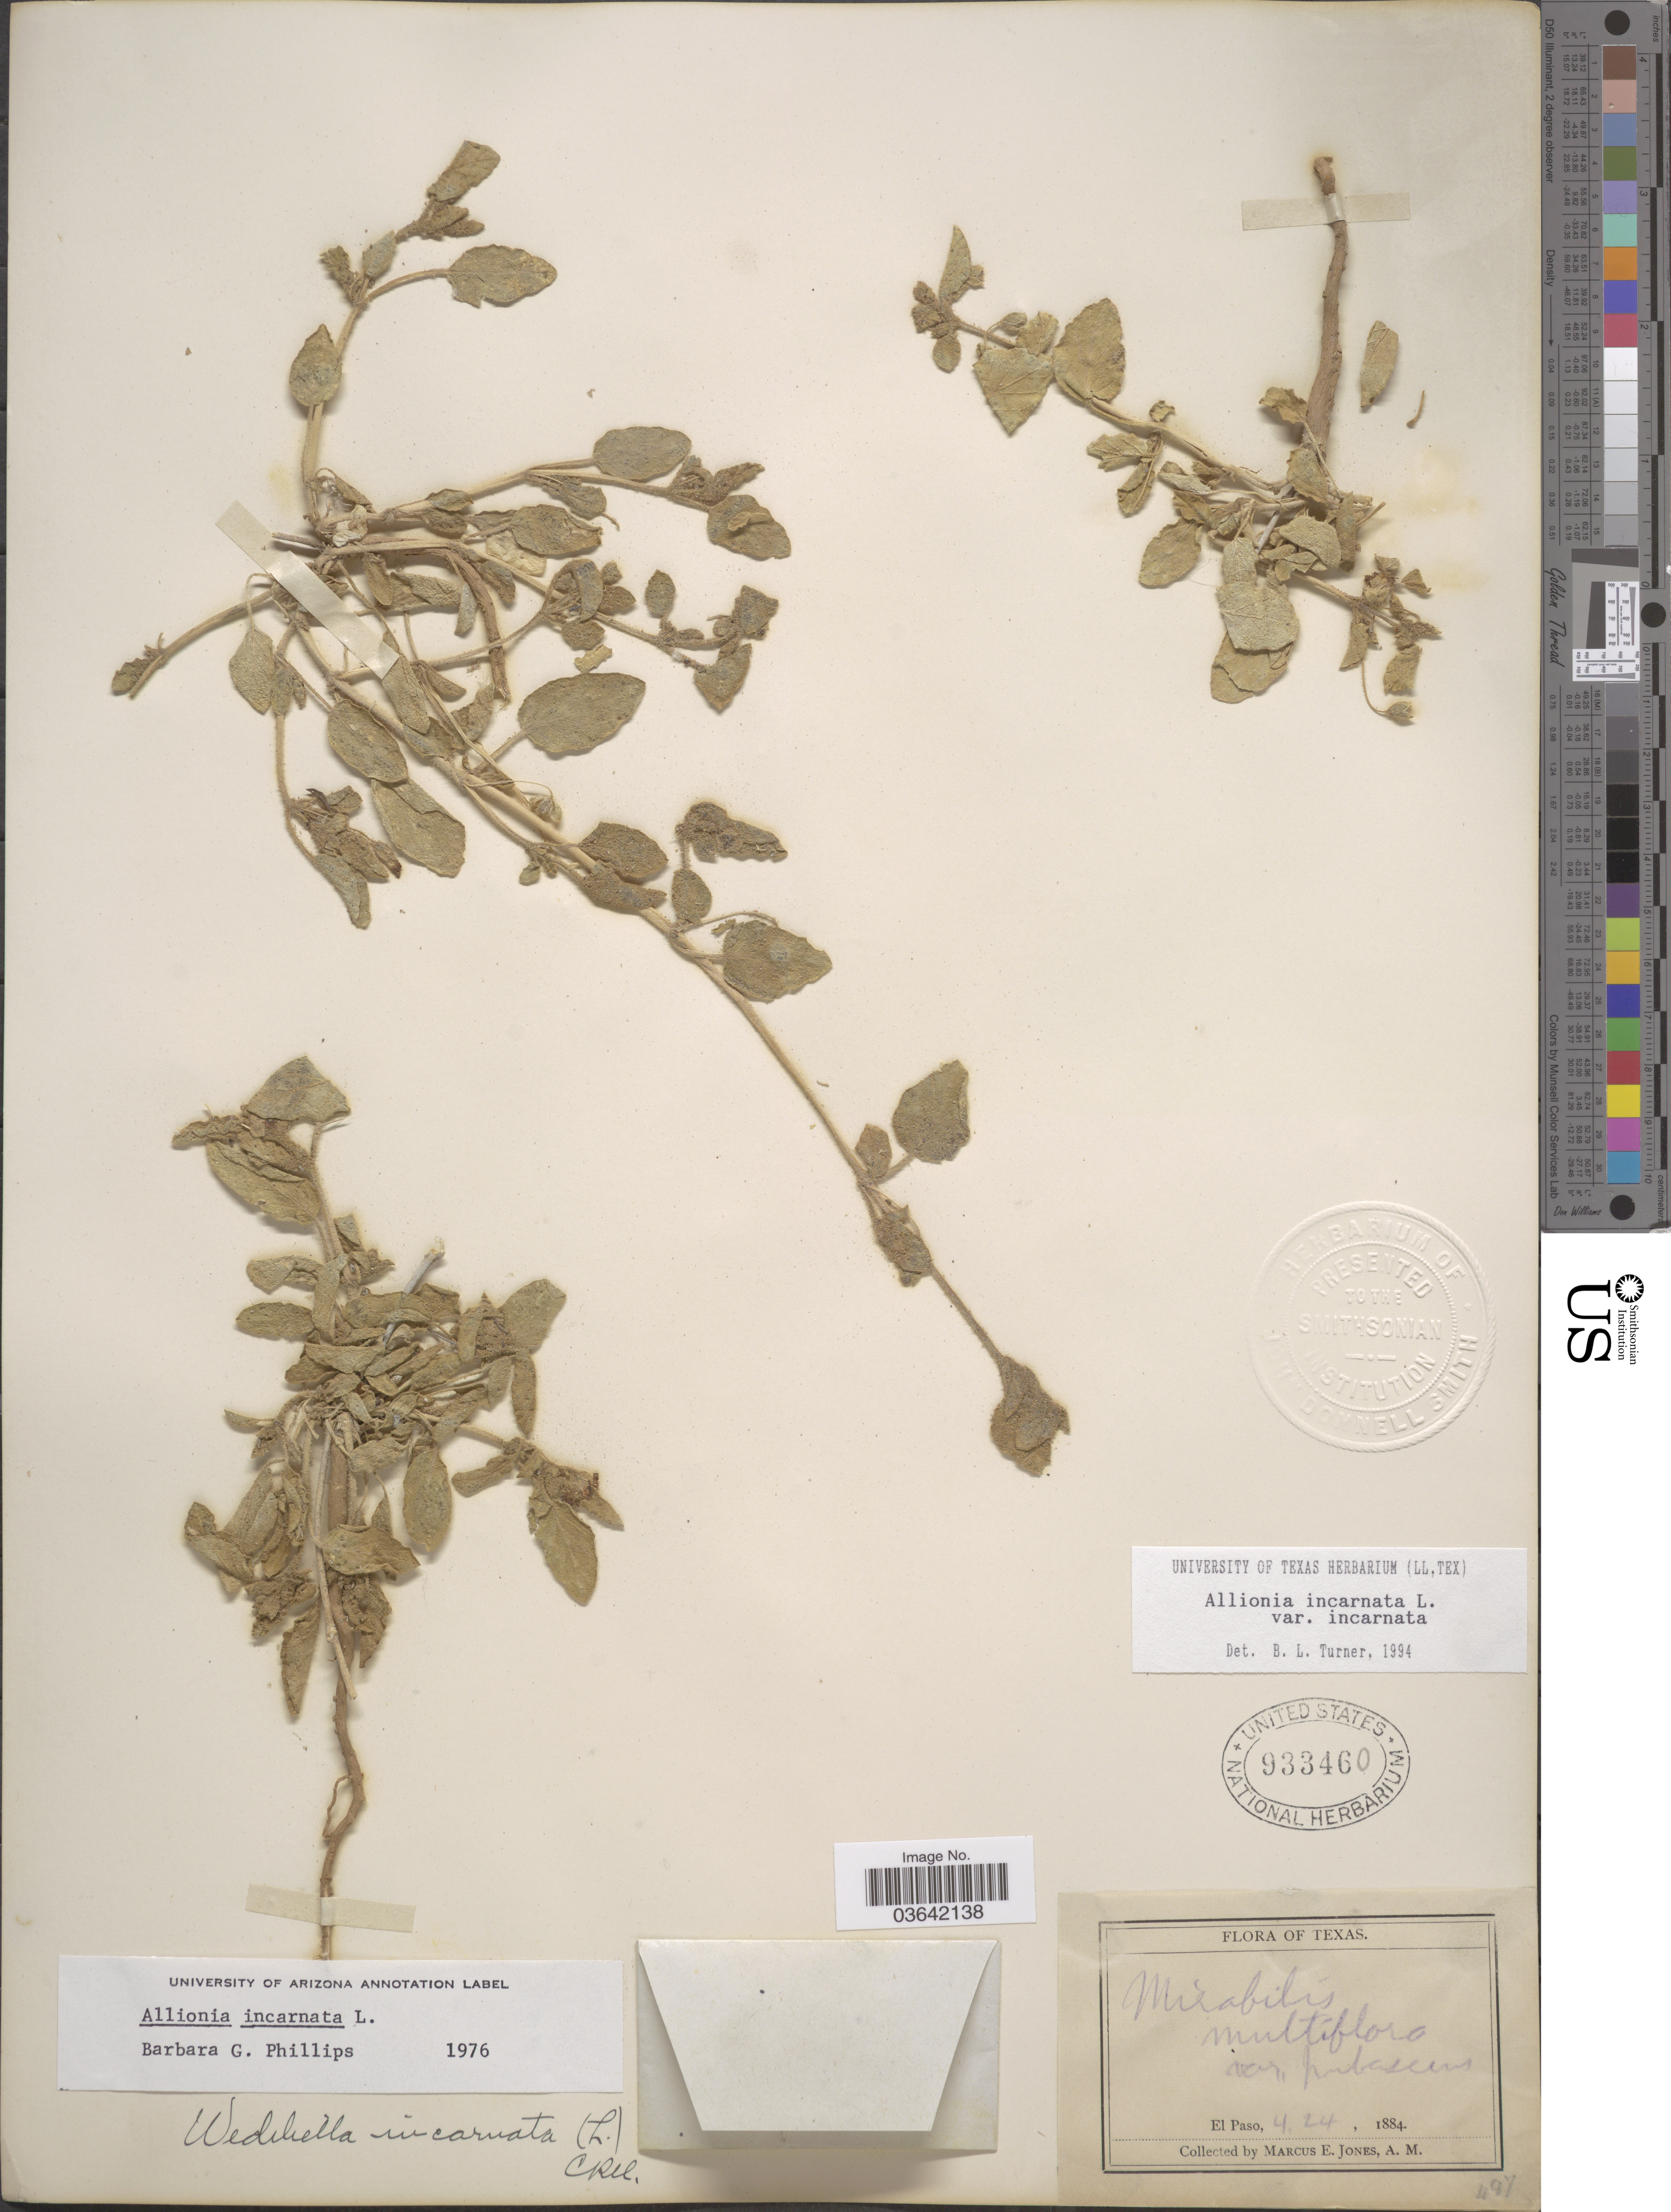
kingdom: Plantae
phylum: Tracheophyta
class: Magnoliopsida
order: Caryophyllales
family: Nyctaginaceae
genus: Allionia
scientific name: Allionia incarnata var. incarnata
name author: L.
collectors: M. E. Jones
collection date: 1884-04-24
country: United States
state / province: Texas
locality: El Paso.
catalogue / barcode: US 933460